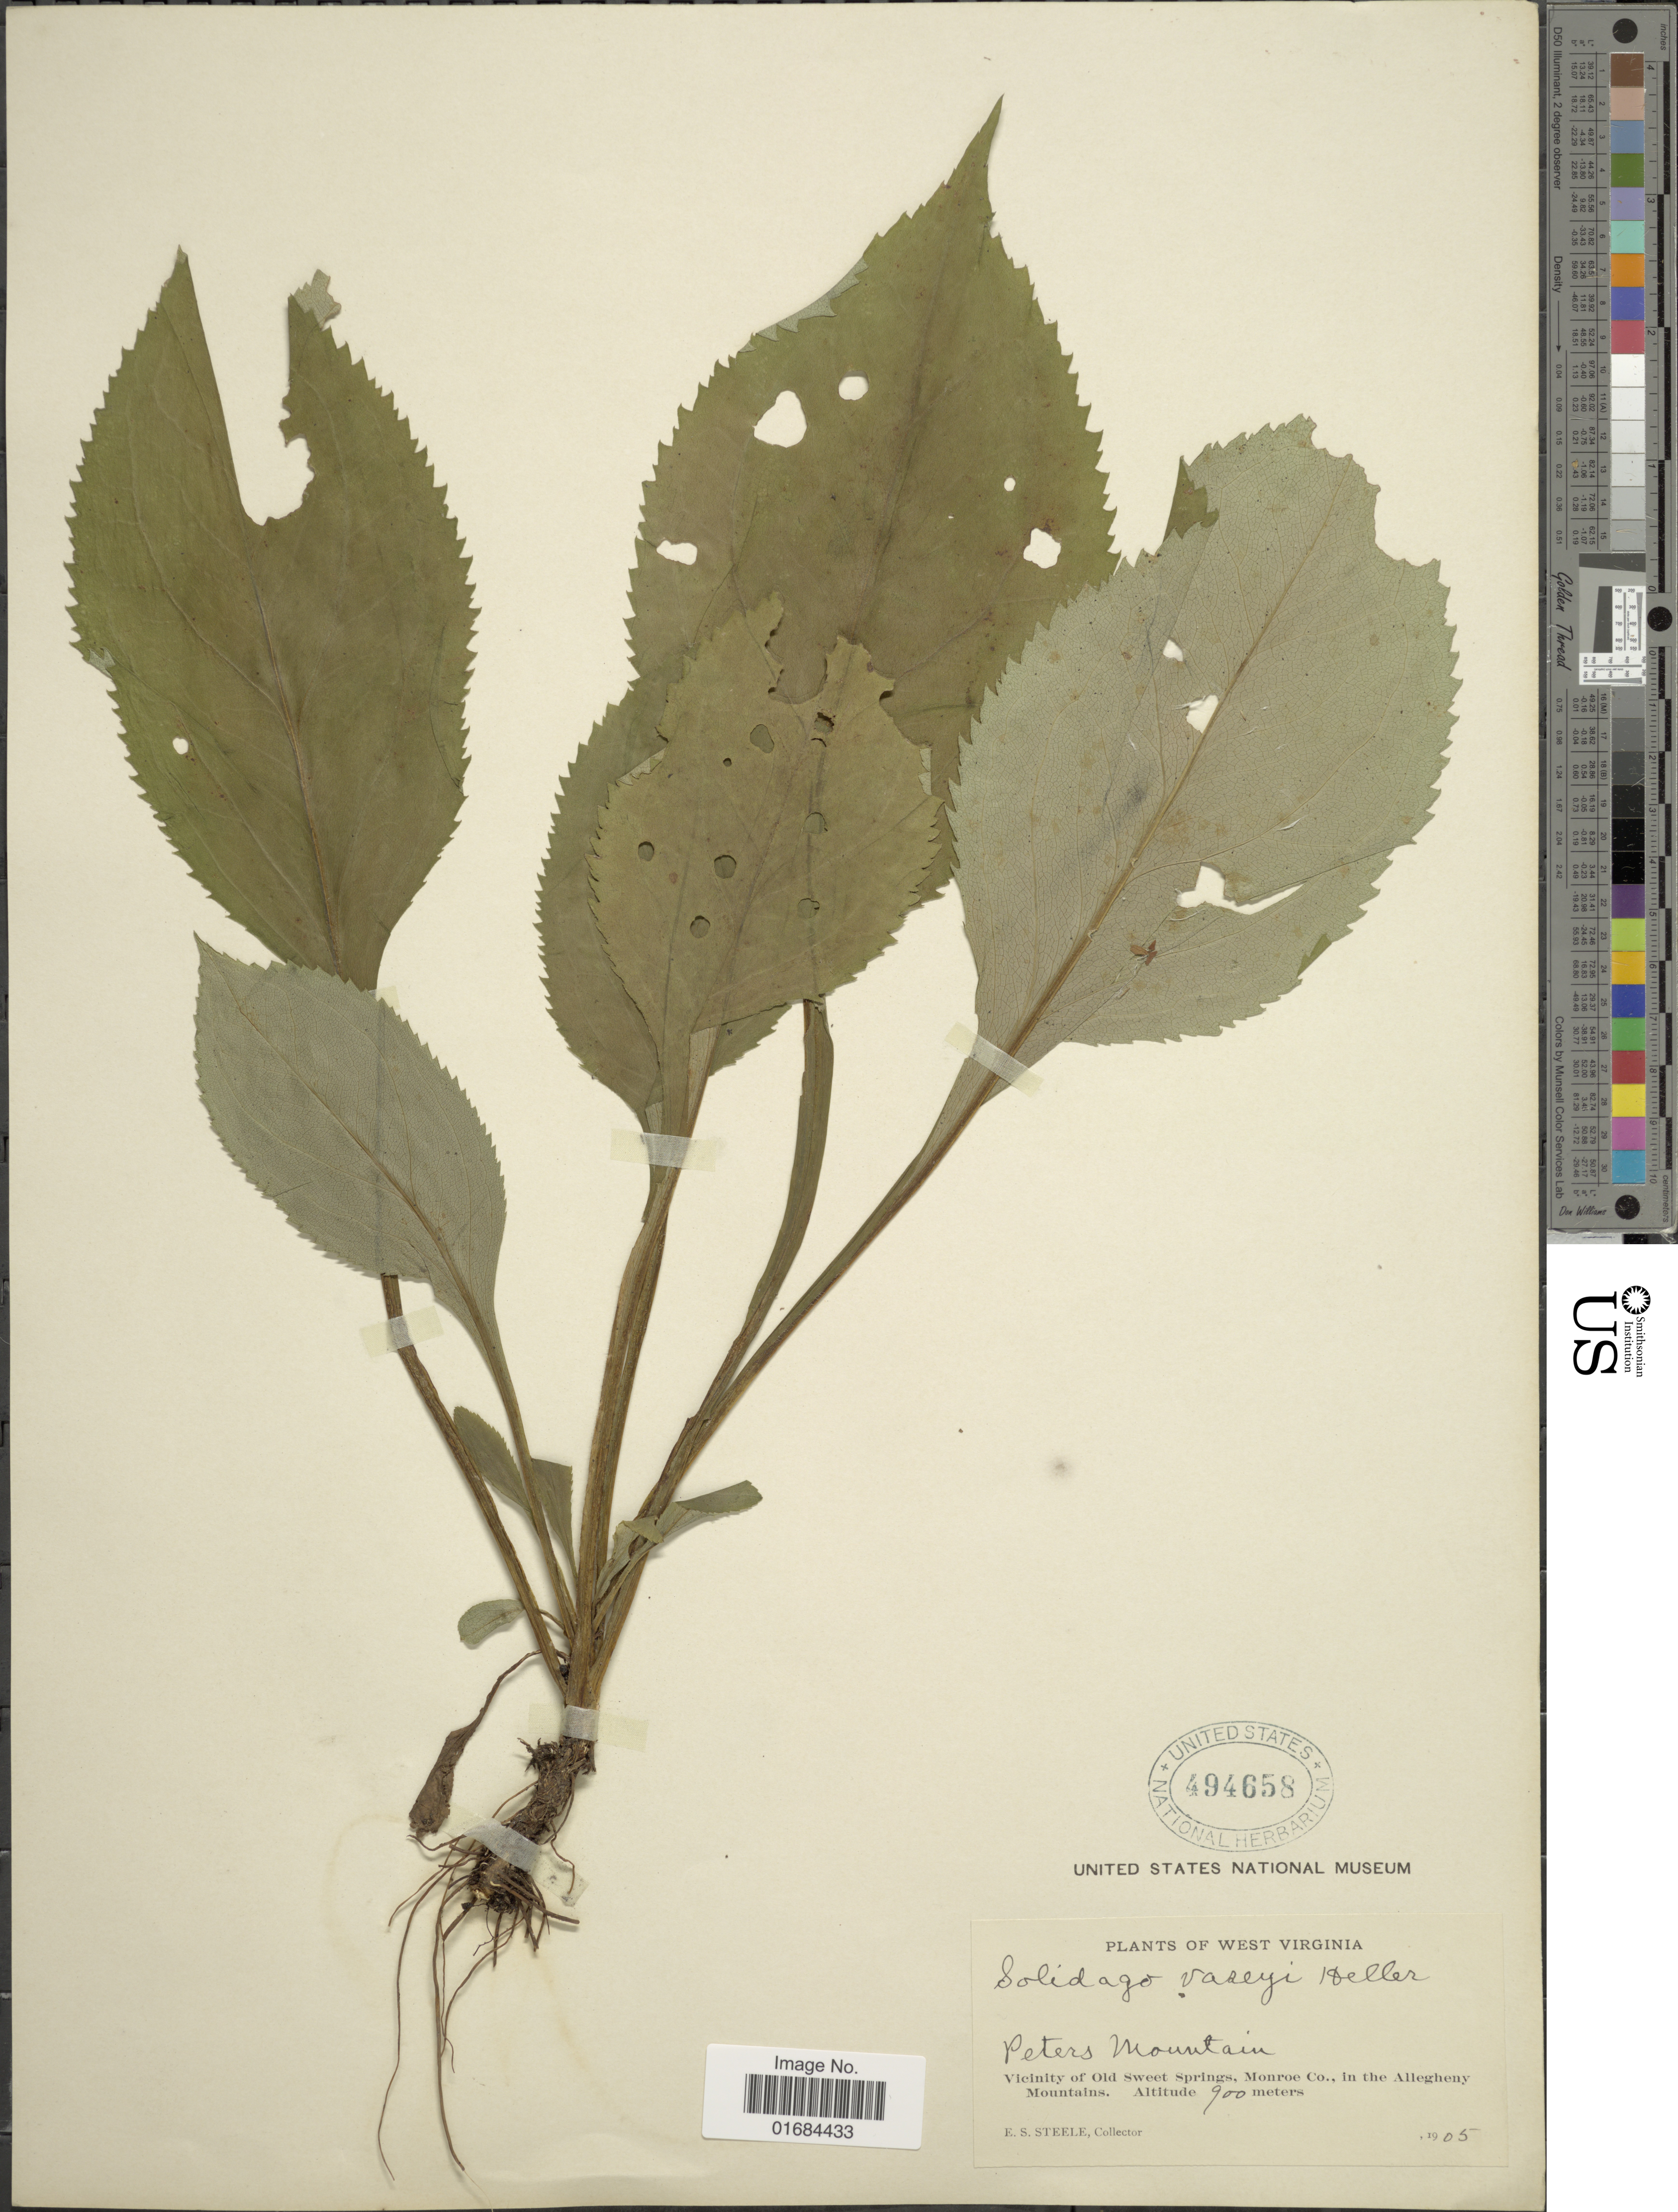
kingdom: Plantae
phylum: Tracheophyta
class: Magnoliopsida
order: Asterales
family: Asteraceae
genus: Solidago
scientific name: Solidago arguta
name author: Aiton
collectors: E. Steele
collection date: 1905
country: United States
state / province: West Virginia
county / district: Monroe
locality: Peters Mountain, Vicinity of Old Sweet Springs, Monroe Co. in the Allegheny Mountains.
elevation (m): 900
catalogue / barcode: US 494658